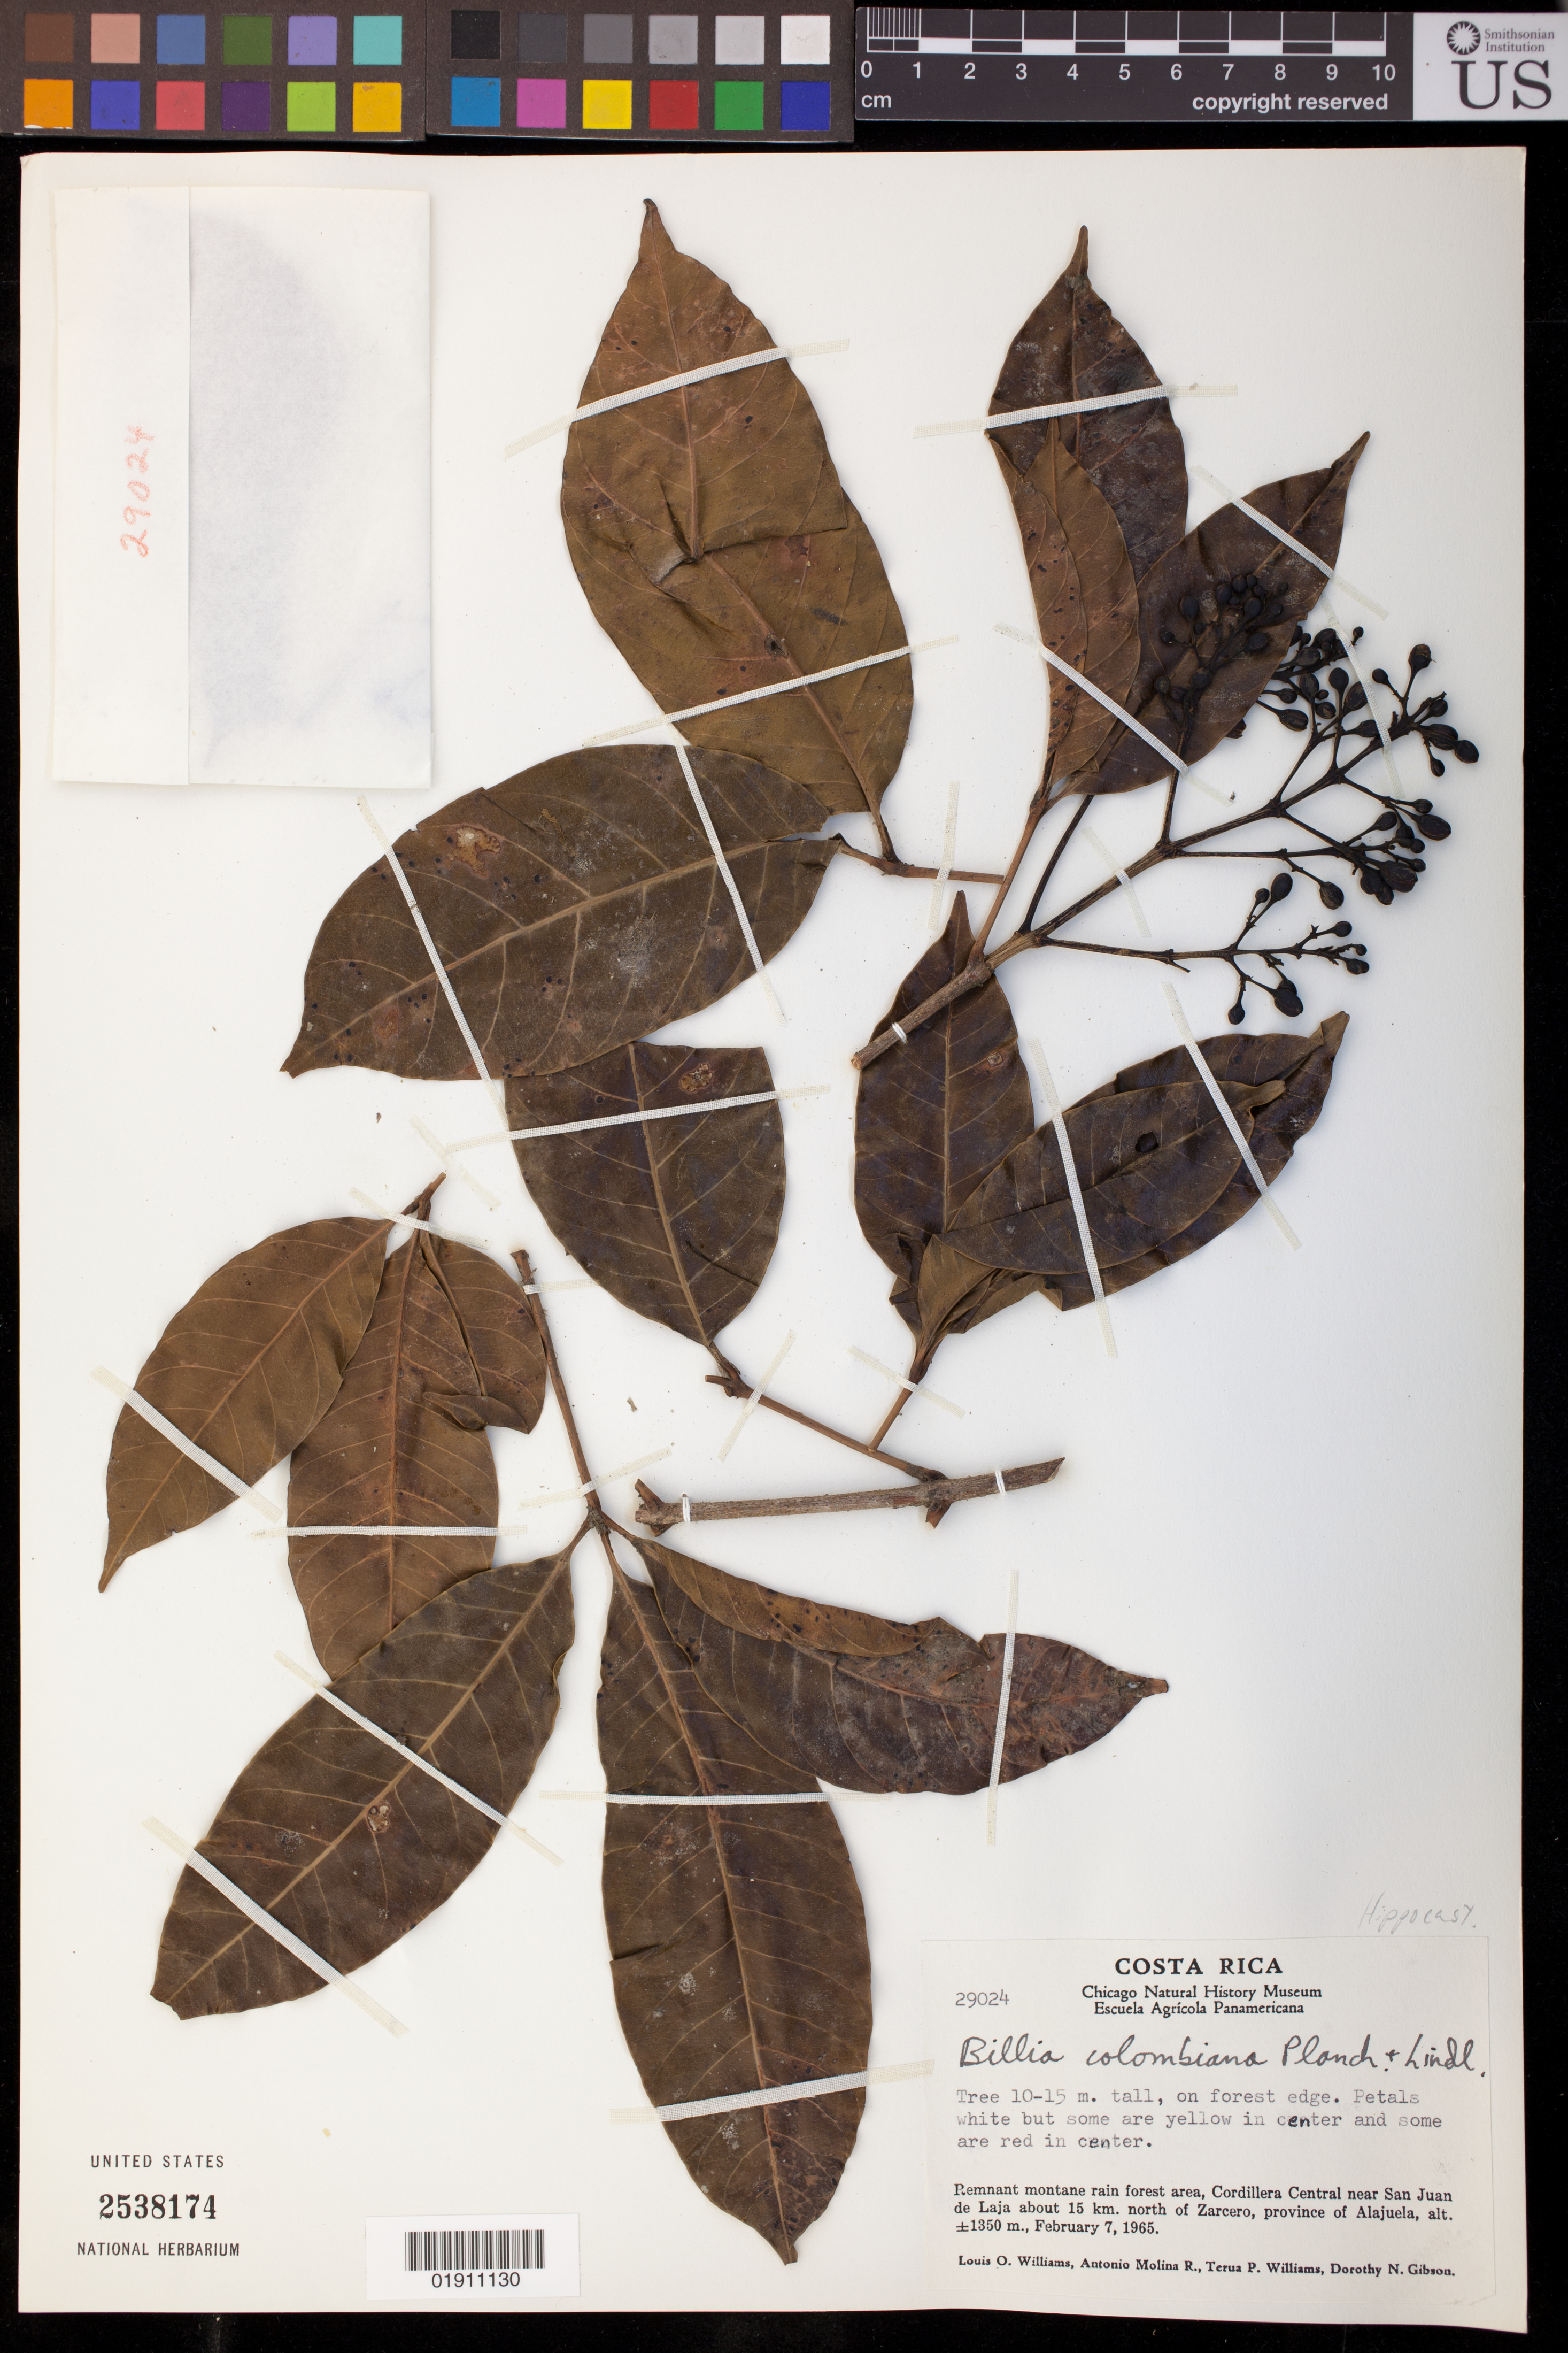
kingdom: Plantae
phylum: Tracheophyta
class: Magnoliopsida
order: Sapindales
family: Sapindaceae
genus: Billia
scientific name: Billia rosea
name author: (Planch. & Linden) C. Ulloa & P.M. Jørg.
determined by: Acevedo-Rodríguez, P., (BOT), Smithsonian Institution - National Museum of Natural History (UNITED STATES)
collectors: L. O. Williams, A. Molina R., T. P. Williams & D. N. Gibson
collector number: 29024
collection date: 1965-02-07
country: Costa Rica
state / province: Alajuela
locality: Cordillera Central near San Juan de Laja about 15 km. north of Zarcero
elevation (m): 1350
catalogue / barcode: US 2538174